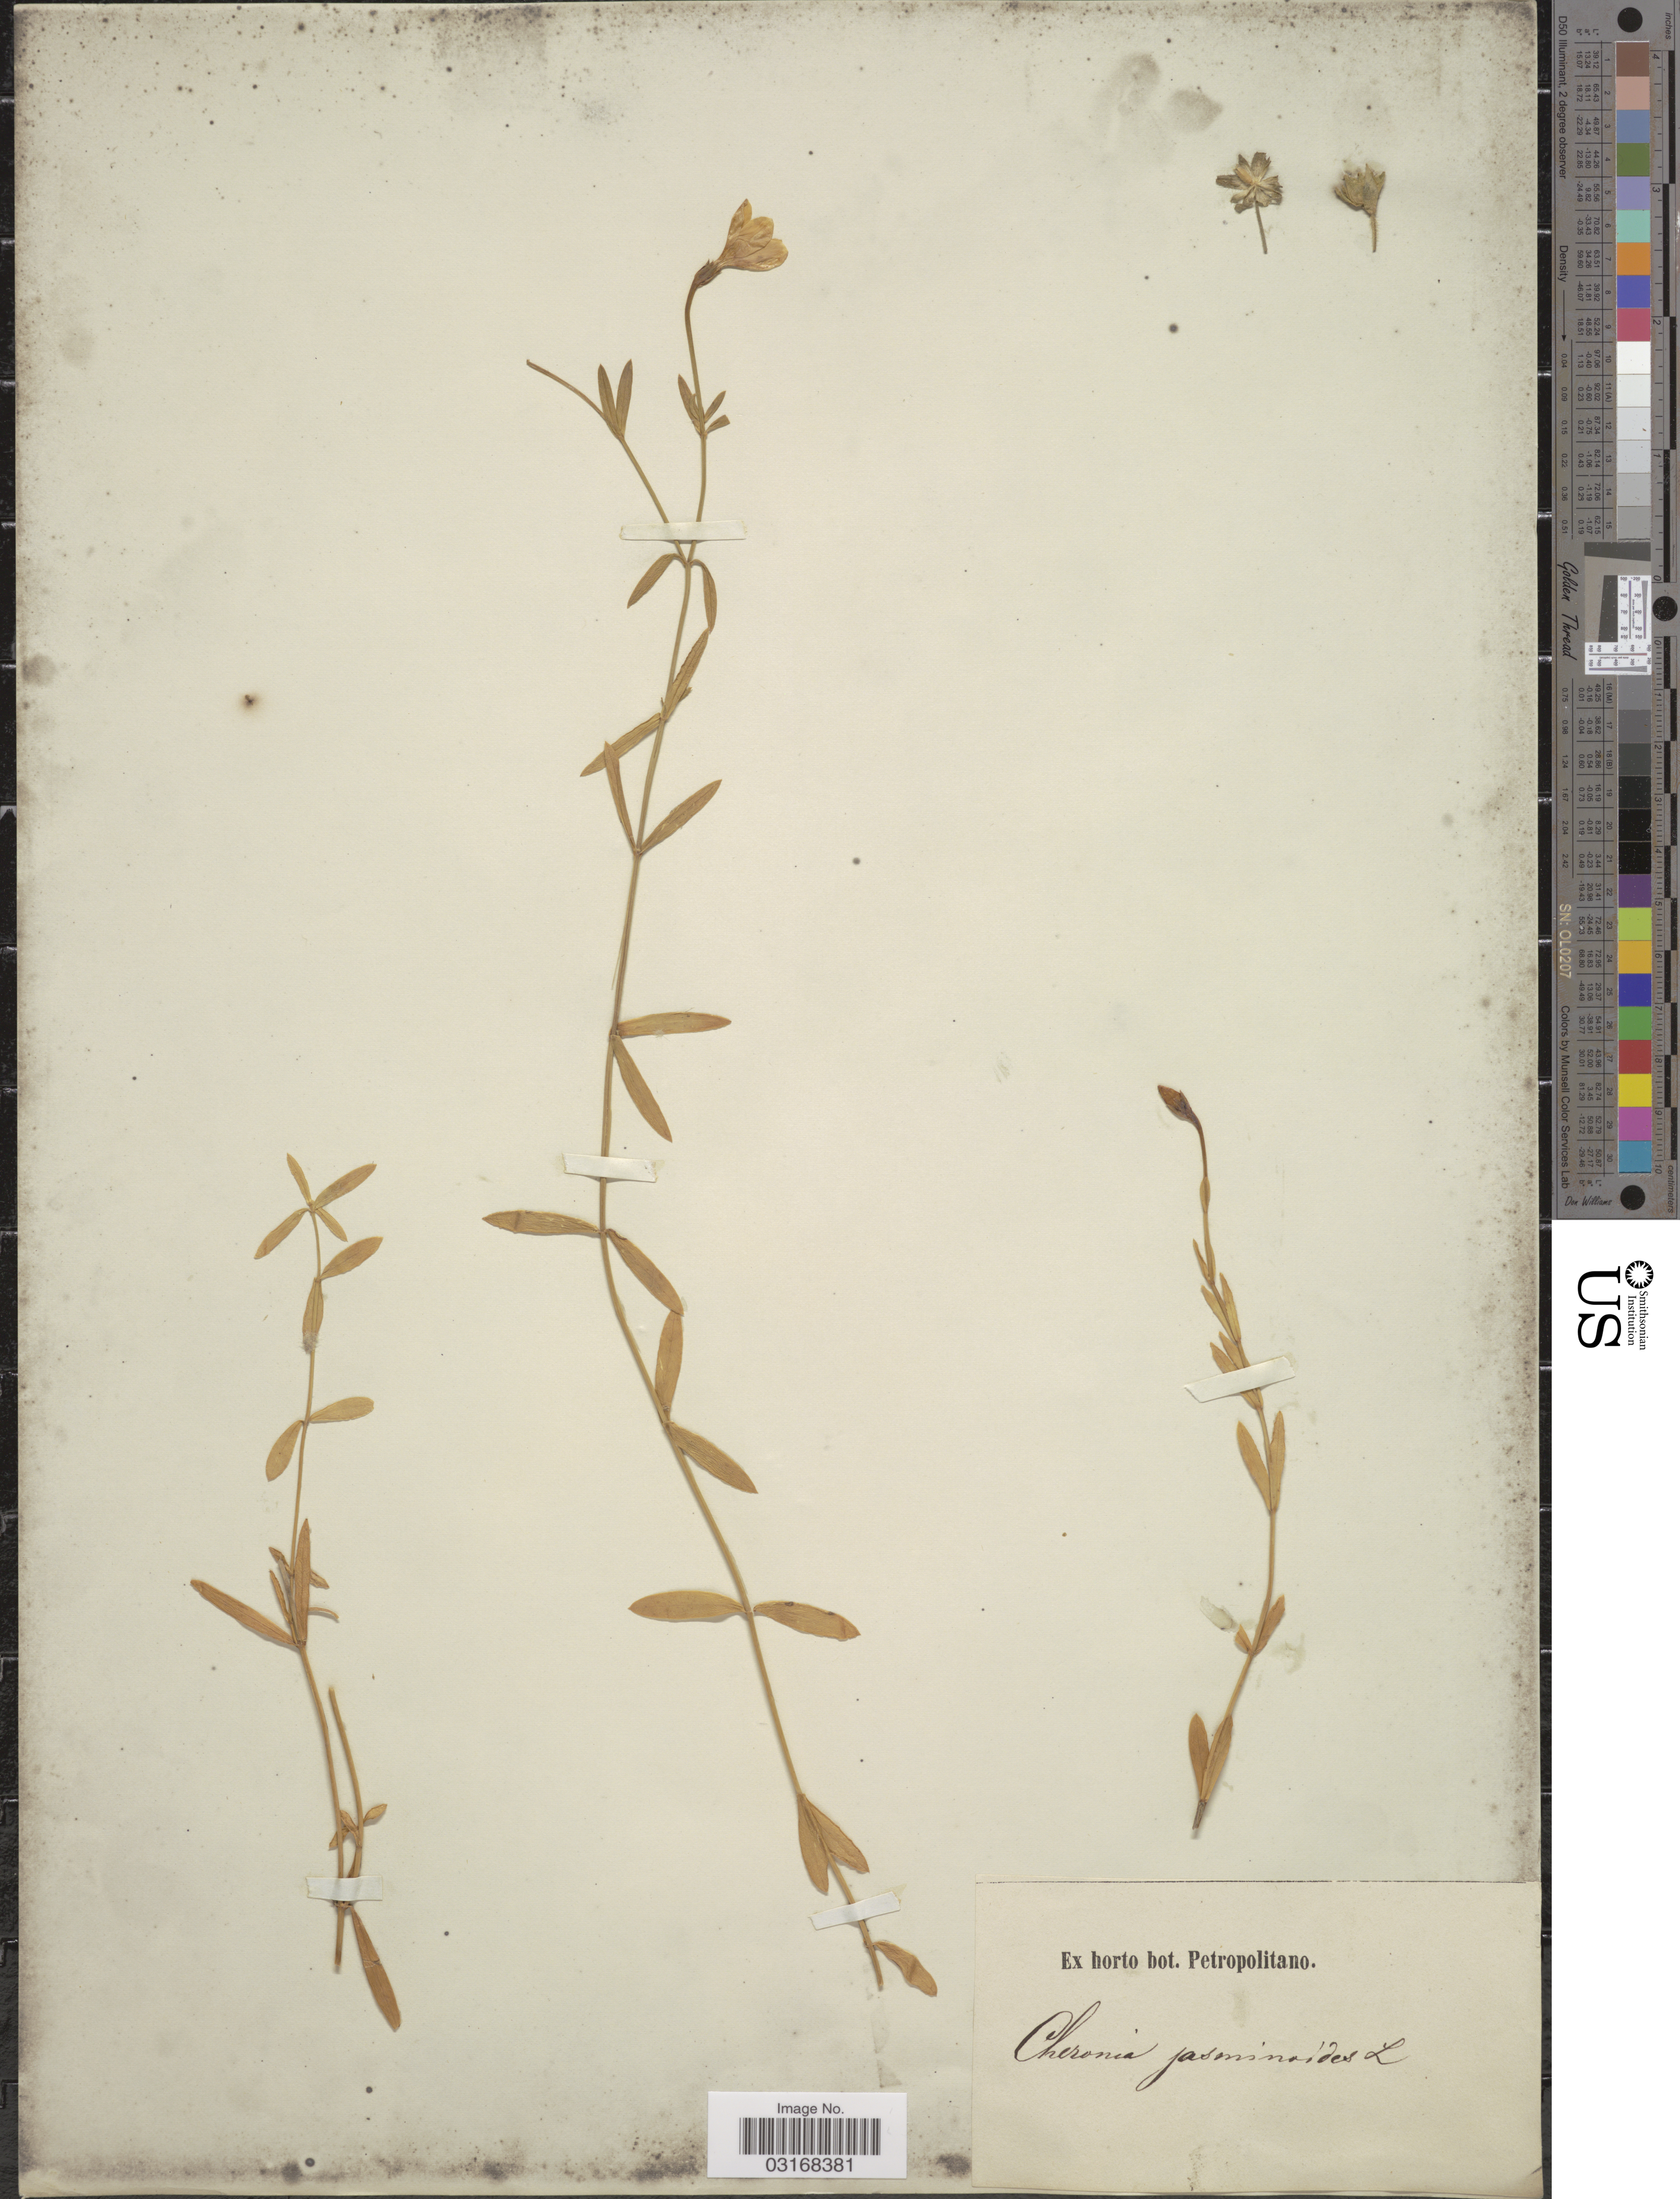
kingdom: Plantae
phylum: Tracheophyta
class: Magnoliopsida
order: Gentianales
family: Gentianaceae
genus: Chironia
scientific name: Chironia jasminoides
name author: L.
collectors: ex Horto Bot. Petropolitano